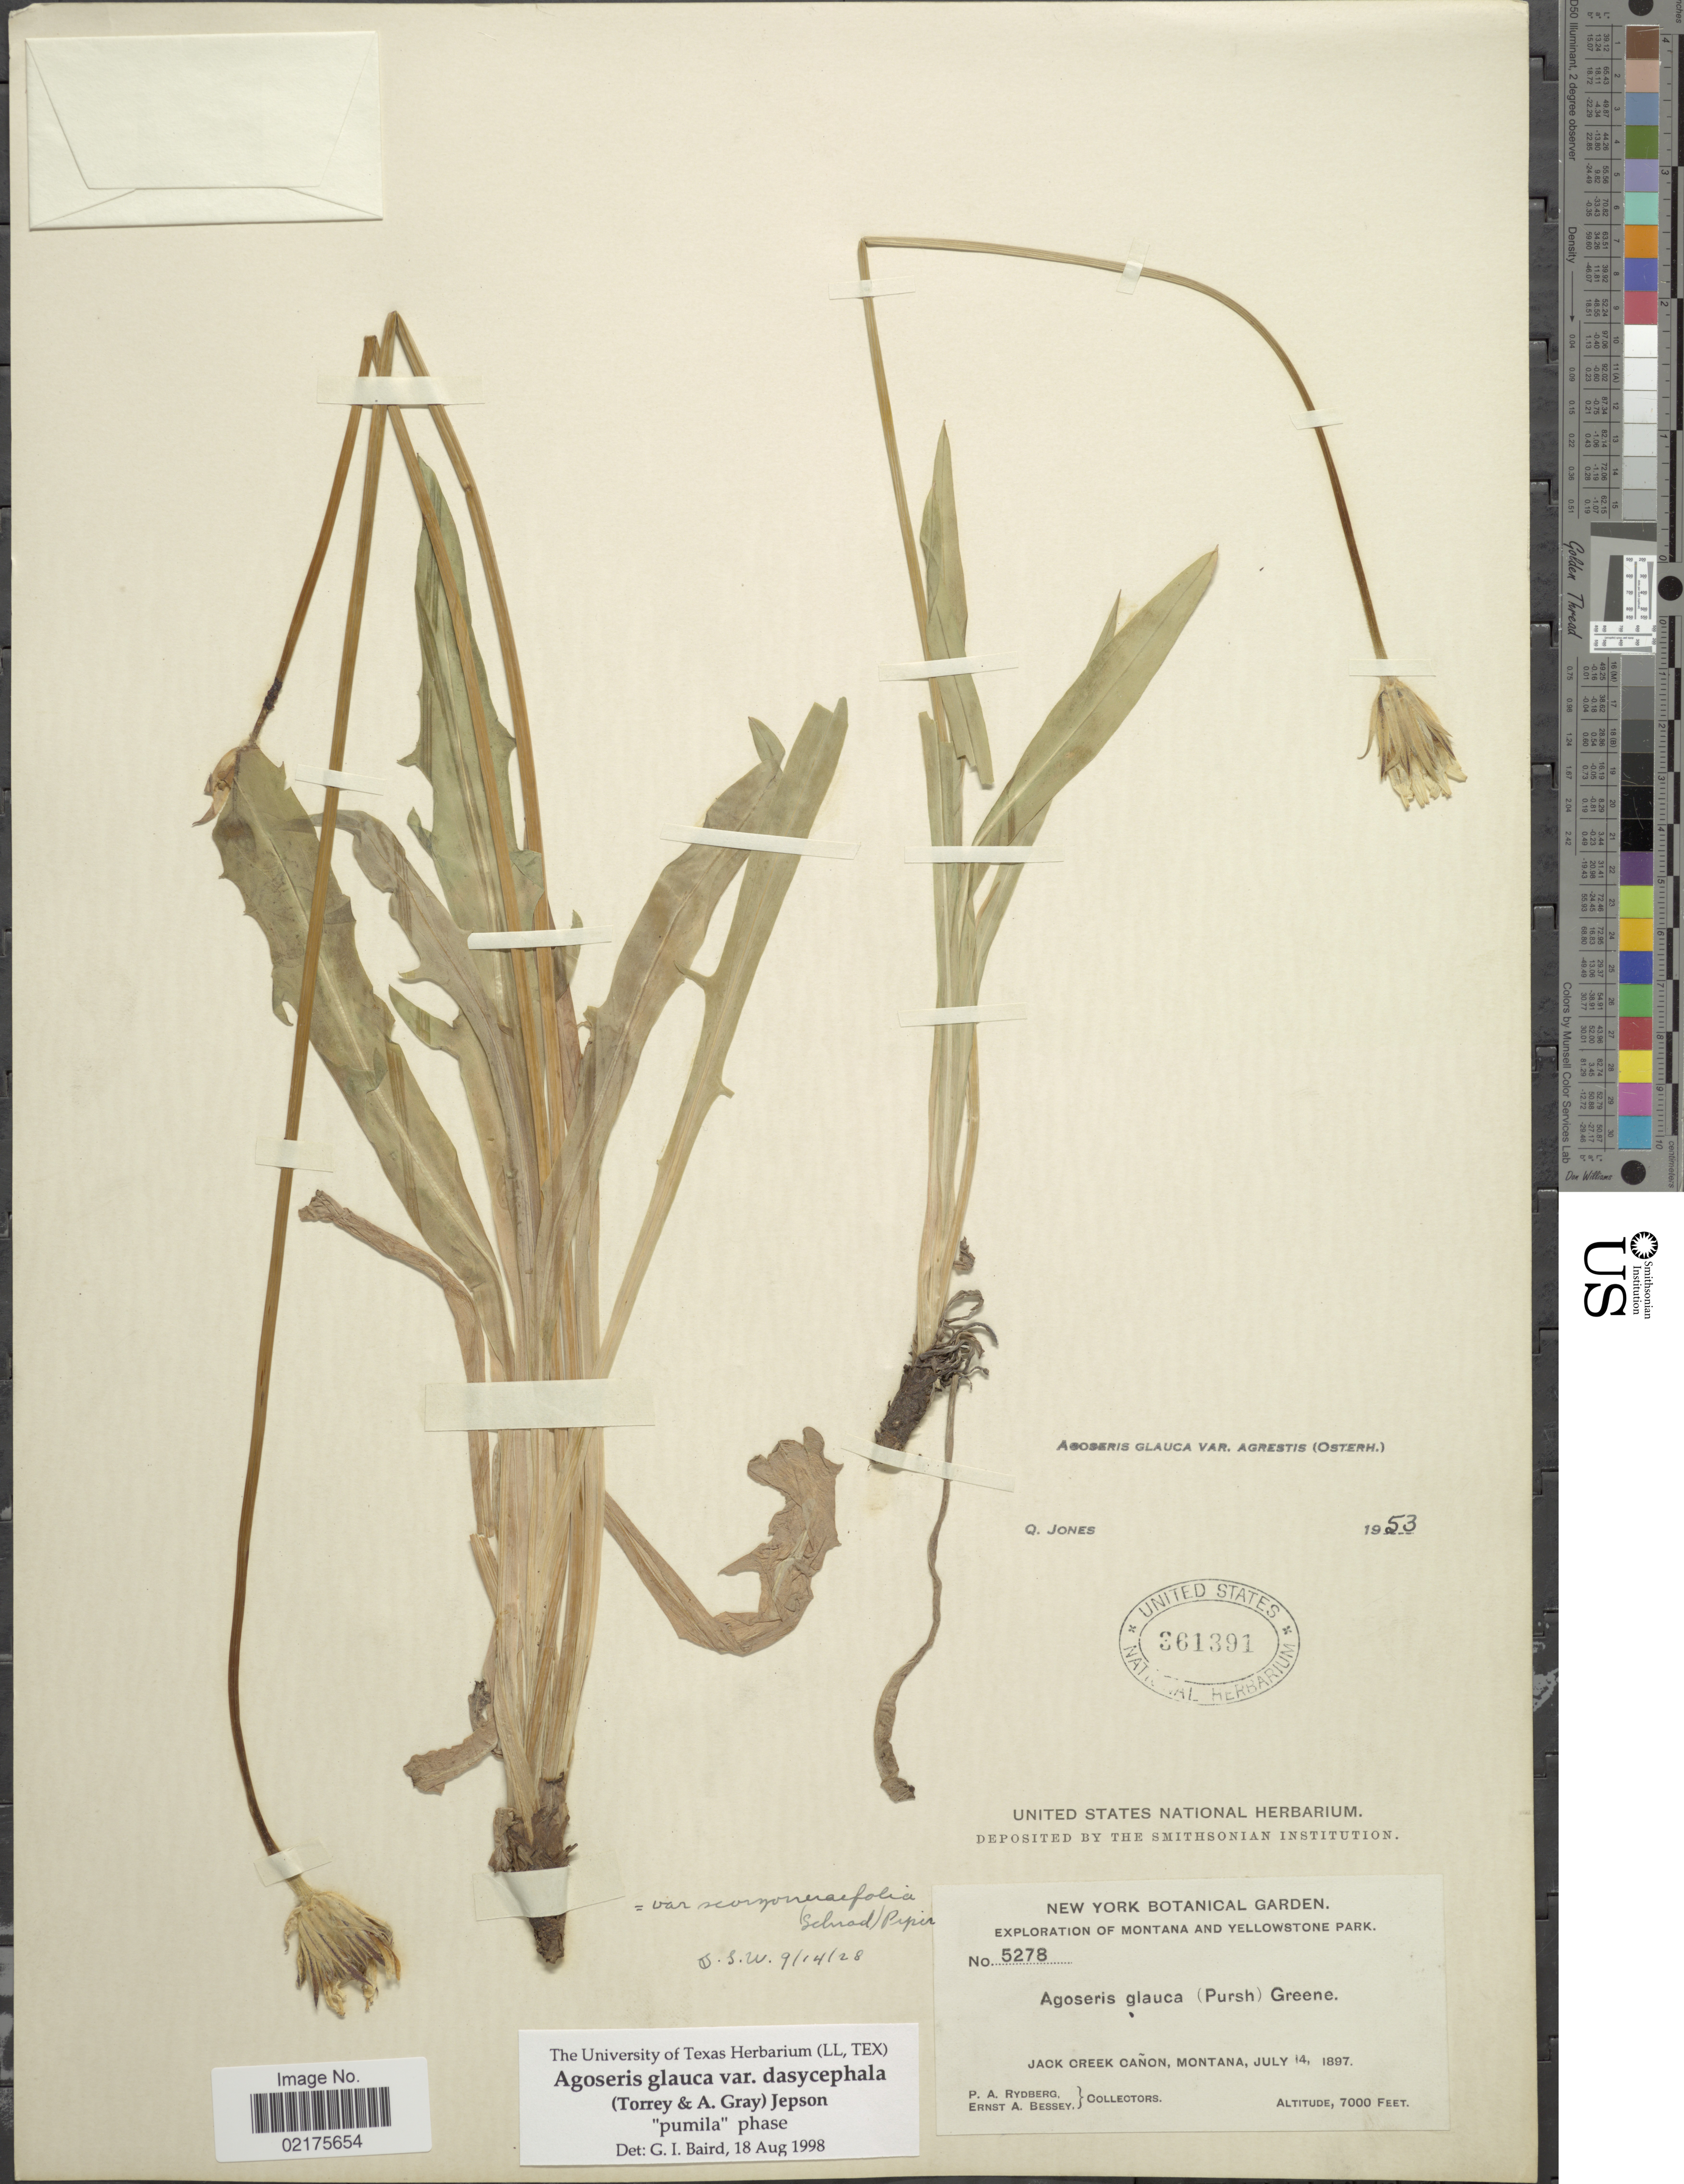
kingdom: Plantae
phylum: Tracheophyta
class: Magnoliopsida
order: Asterales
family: Asteraceae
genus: Agoseris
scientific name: Agoseris glauca var. dasycephala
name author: (Torr. & A. Gray) Jeps.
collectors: P. A. Rydberg & E. A. Bessey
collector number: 5278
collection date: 1897-07-14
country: United States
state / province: Montana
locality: Yellowstone Park, Jack Creek Cañon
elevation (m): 2134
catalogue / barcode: US 361391